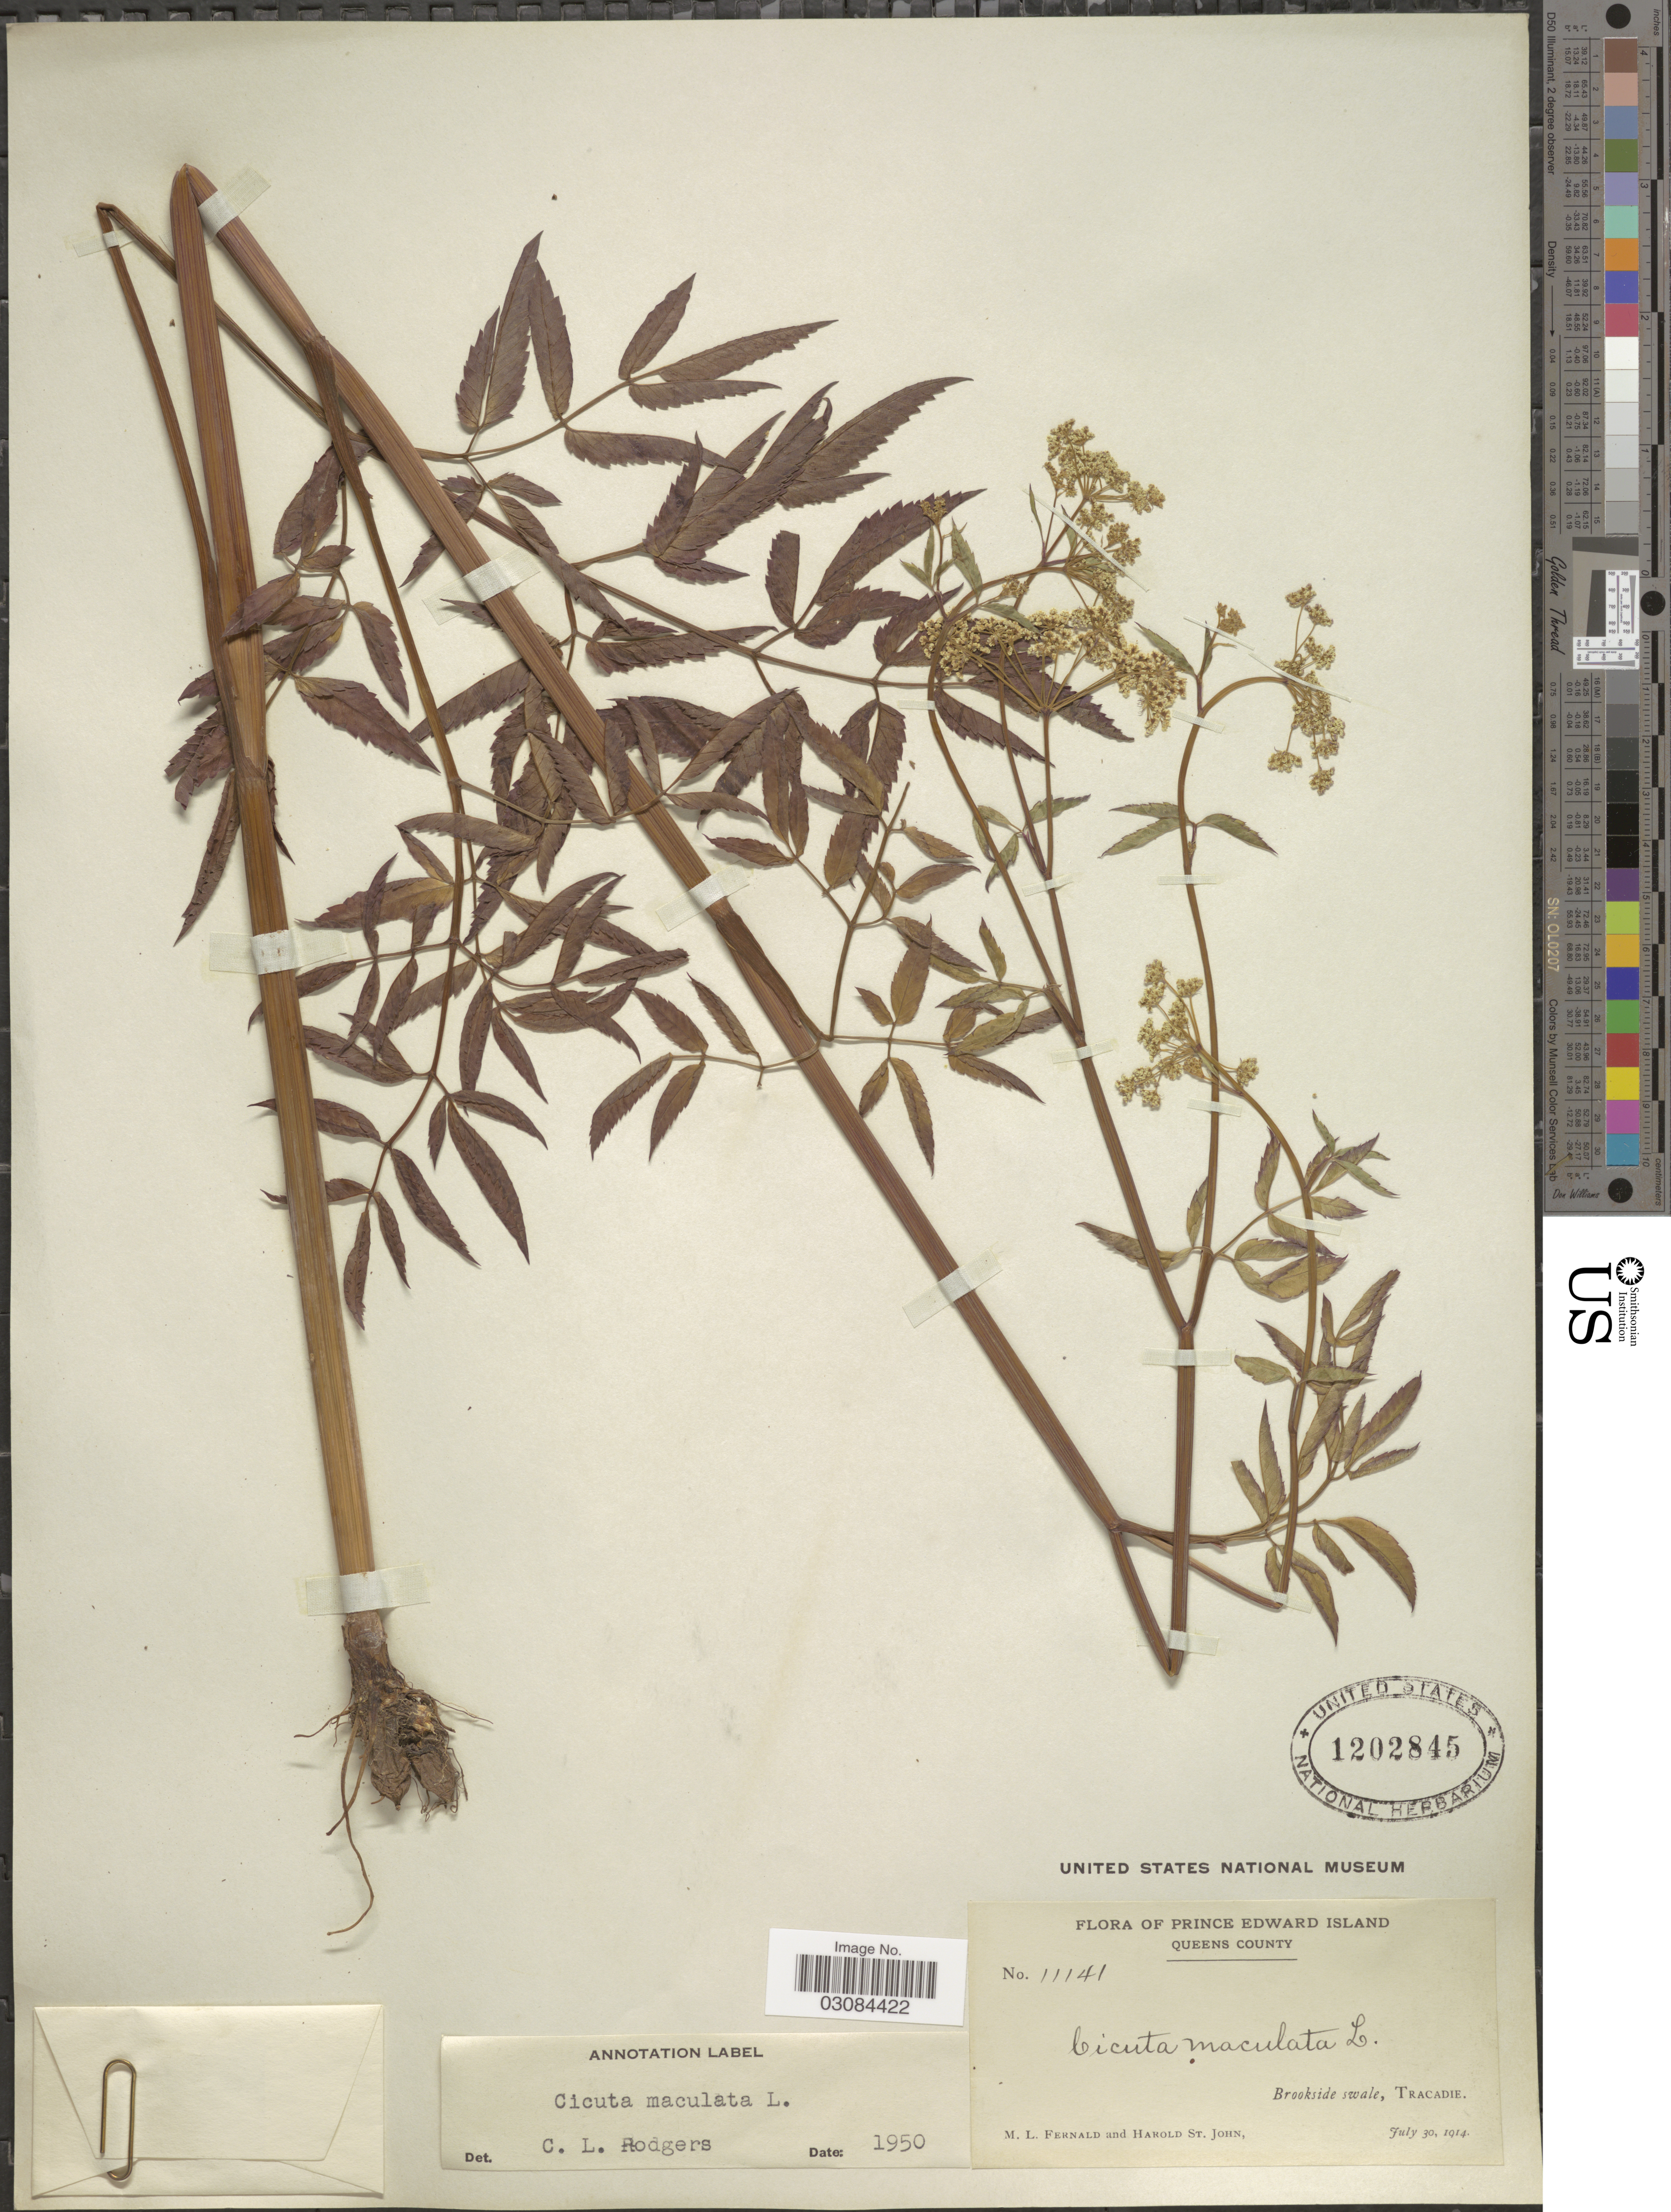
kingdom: Plantae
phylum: Tracheophyta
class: Magnoliopsida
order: Apiales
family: Apiaceae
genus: Cicuta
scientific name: Cicuta maculata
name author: L.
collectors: M. L. Fernald & H. St. John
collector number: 11141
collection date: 1914-07-30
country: Canada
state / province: Prince Edward Island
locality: Queens County. Brookside swale, Tracadie.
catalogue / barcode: US 1202845